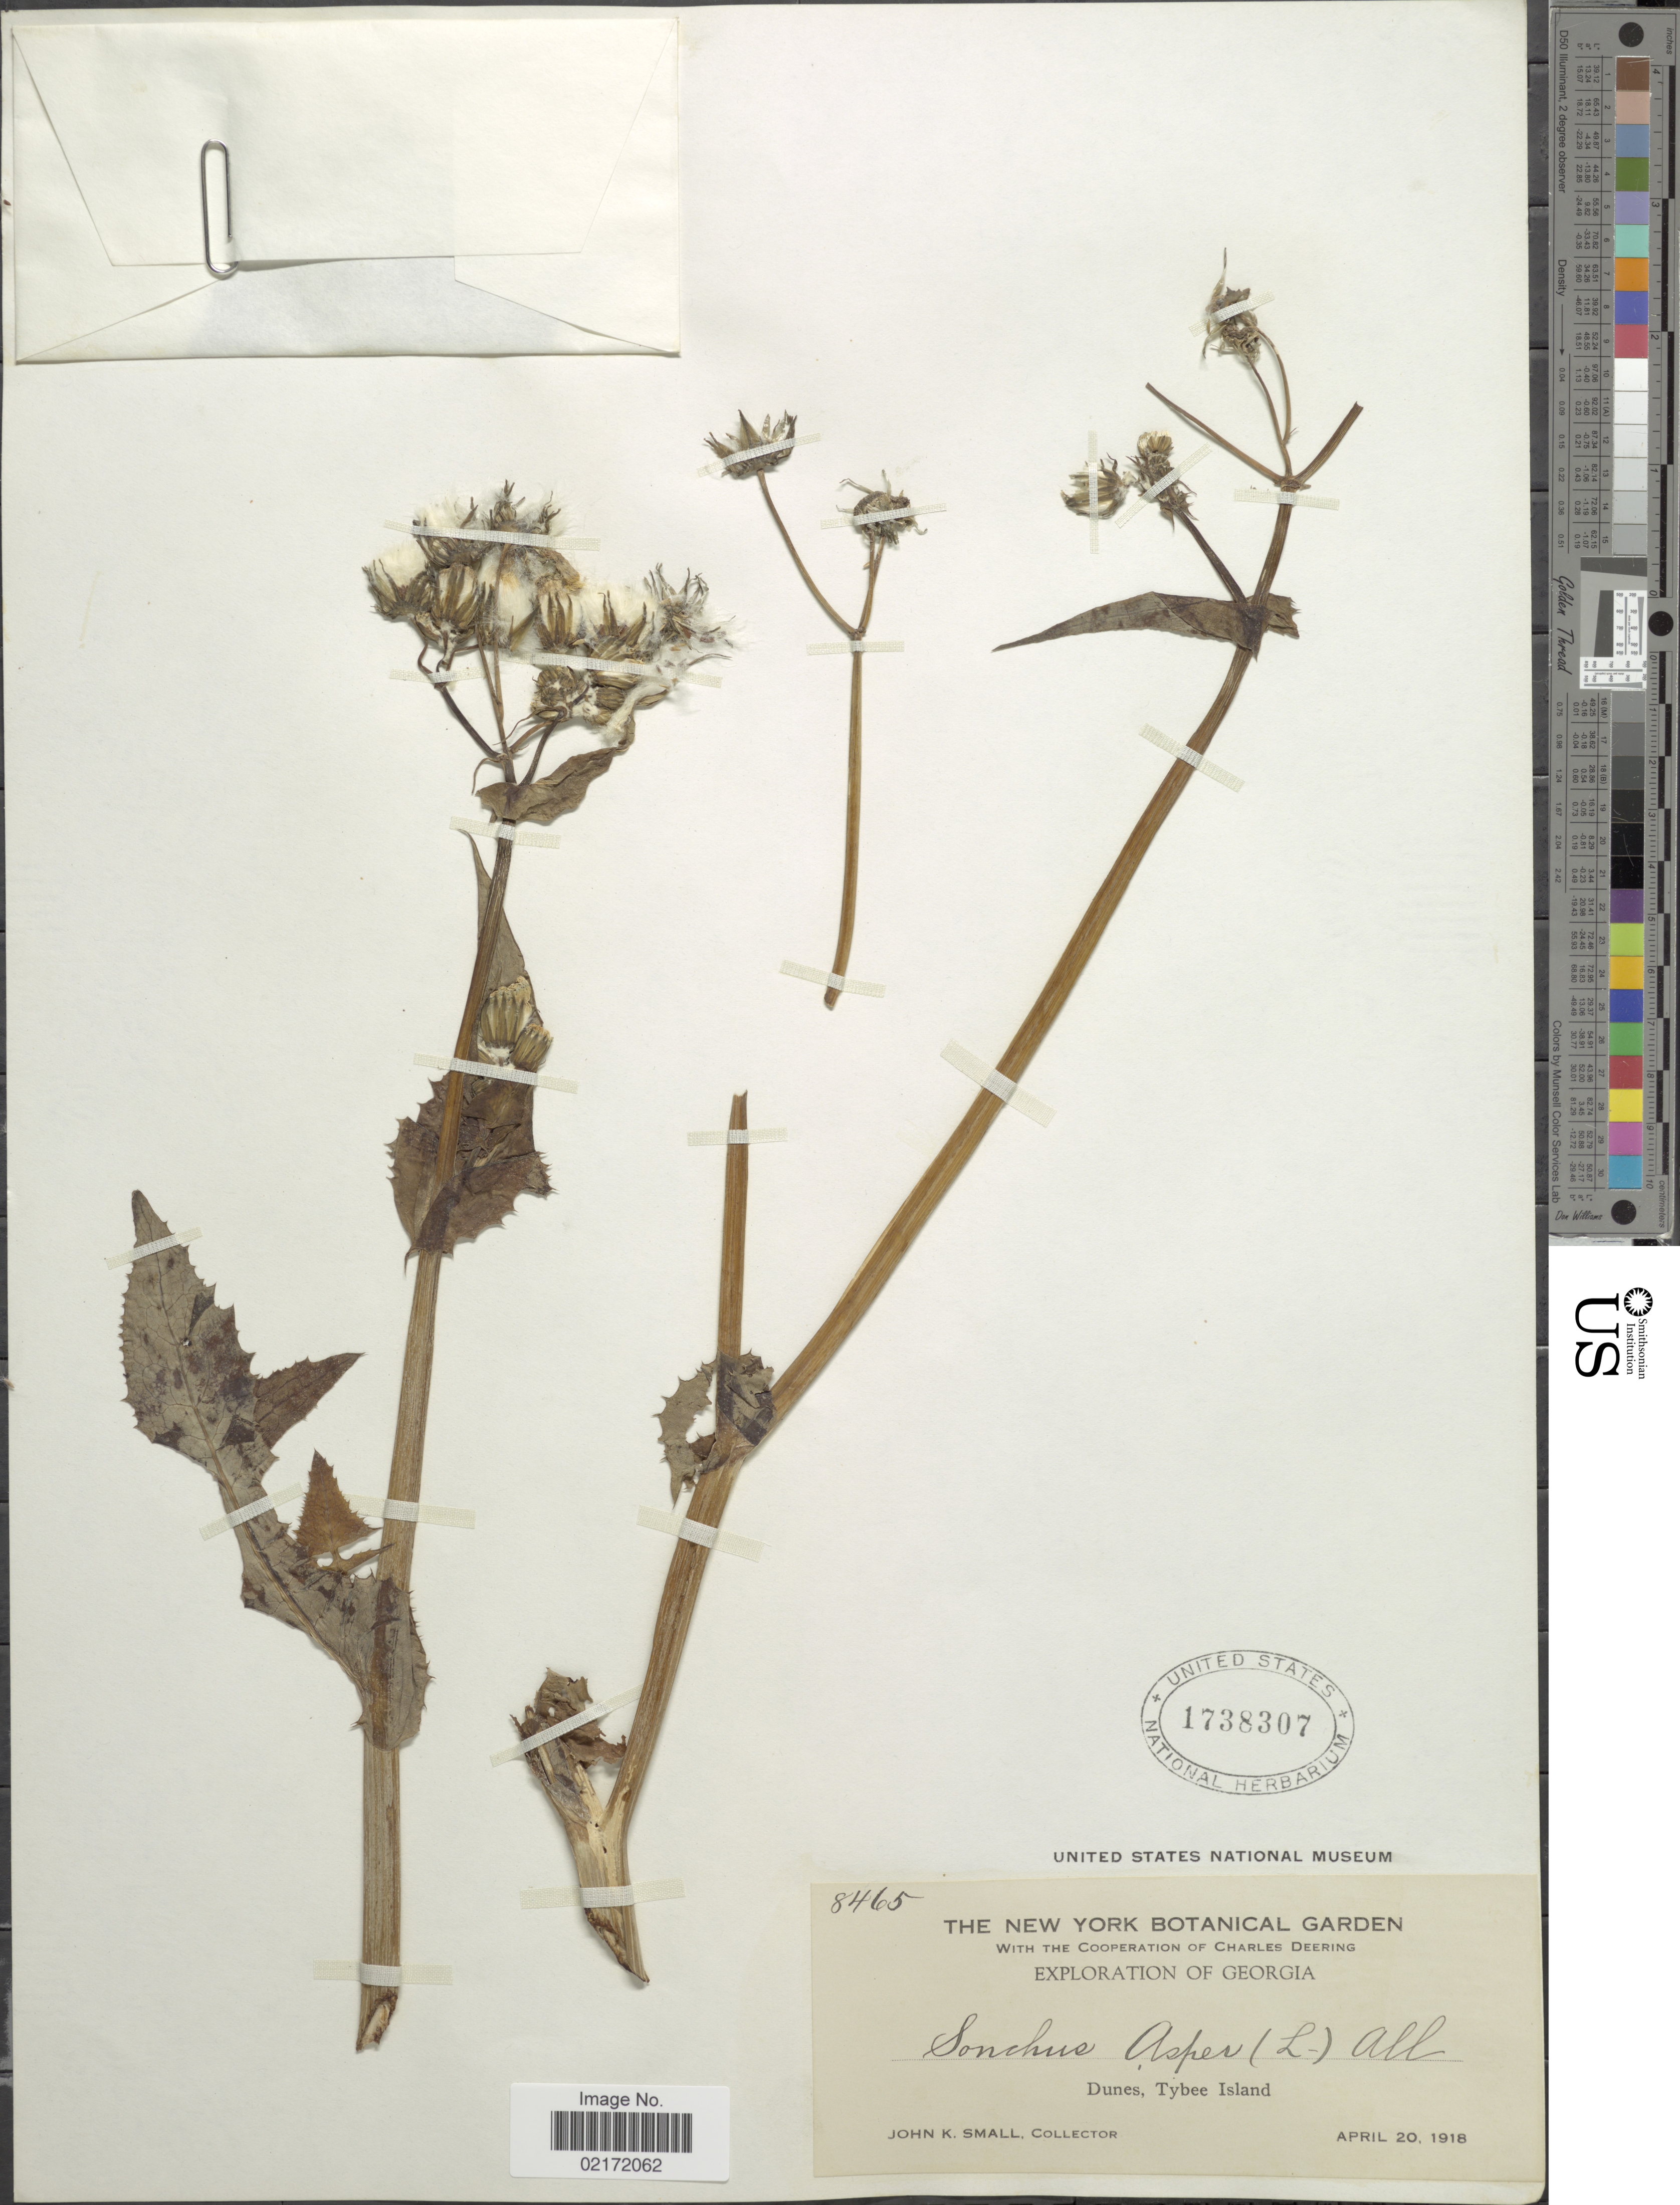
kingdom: Plantae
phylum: Tracheophyta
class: Magnoliopsida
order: Asterales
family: Asteraceae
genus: Sonchus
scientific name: Sonchus asper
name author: (L.) Hill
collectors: J. K. Small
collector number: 8465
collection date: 1918-04-20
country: United States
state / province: Georgia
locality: Dunes, Tybee Island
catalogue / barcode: US 1738307